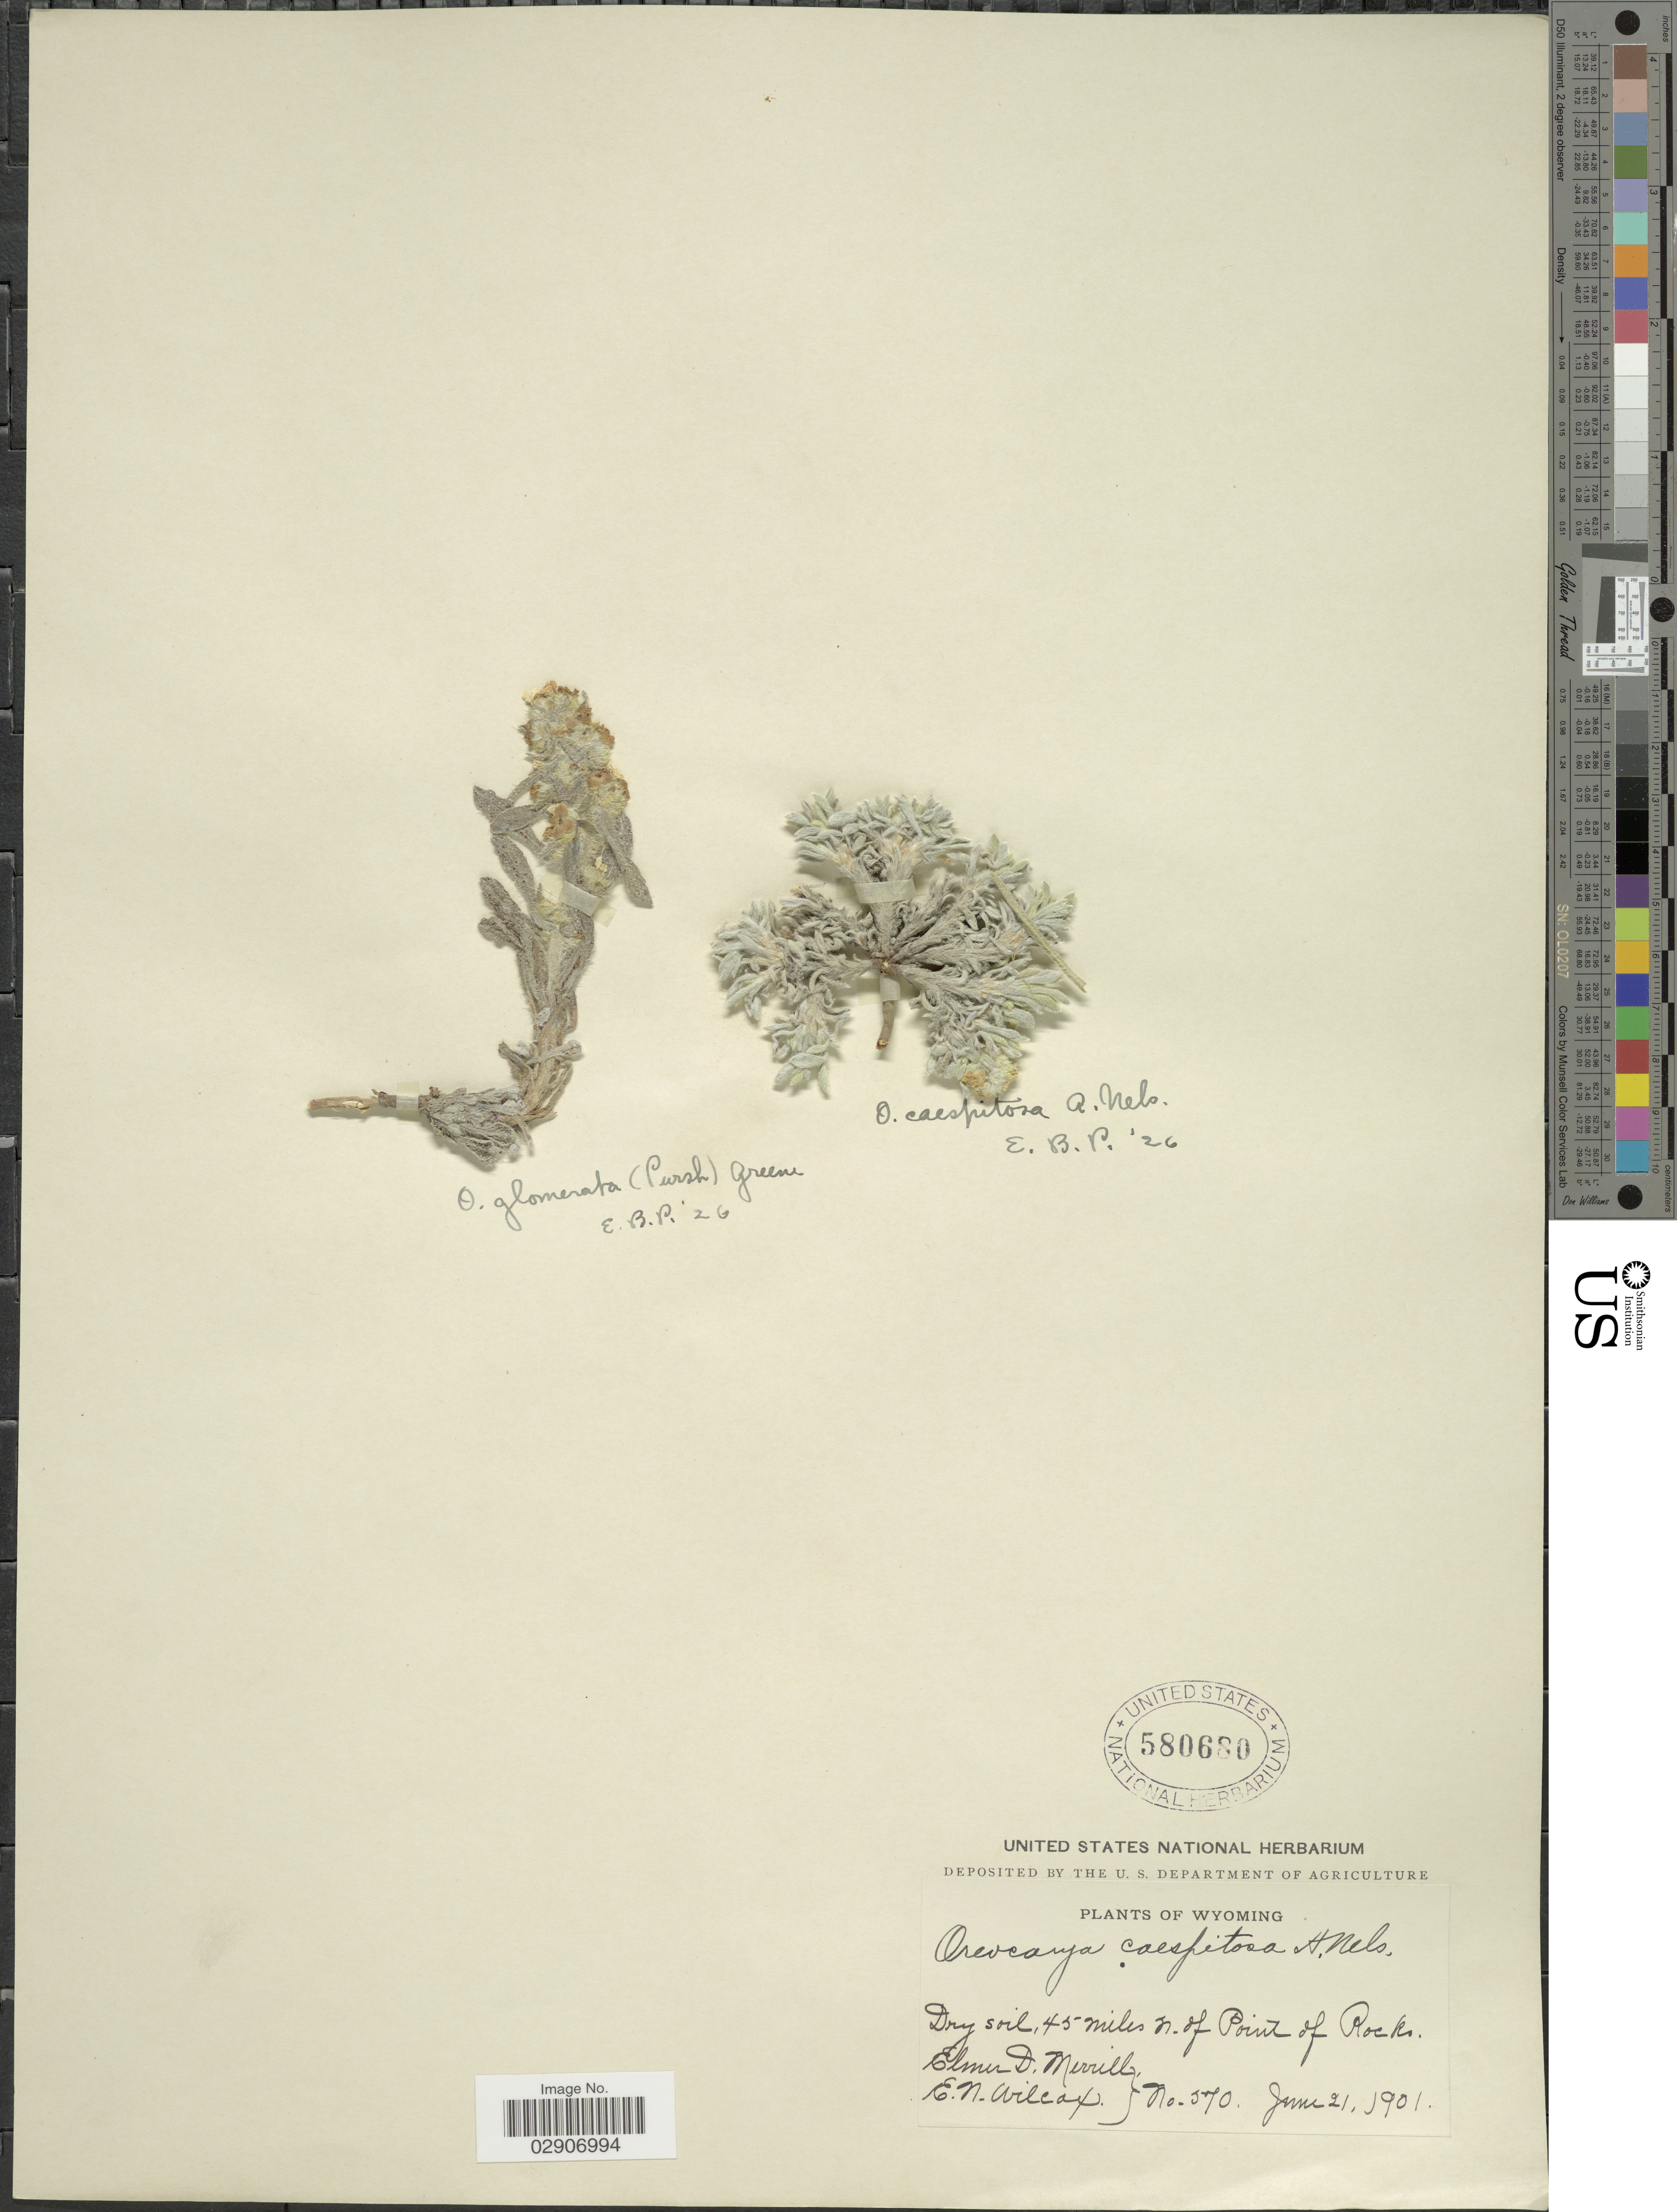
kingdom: Plantae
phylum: Tracheophyta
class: Magnoliopsida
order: Boraginales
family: Boraginaceae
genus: Cryptantha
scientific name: Cryptantha caespitosa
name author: (A. Nelson) Payson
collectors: E. D. Merrill & E. Wilcox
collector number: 570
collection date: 1901-06-21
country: United States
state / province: Wyoming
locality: Dry soil, 45 miles n. of Point of Rocks.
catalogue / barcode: US 580680